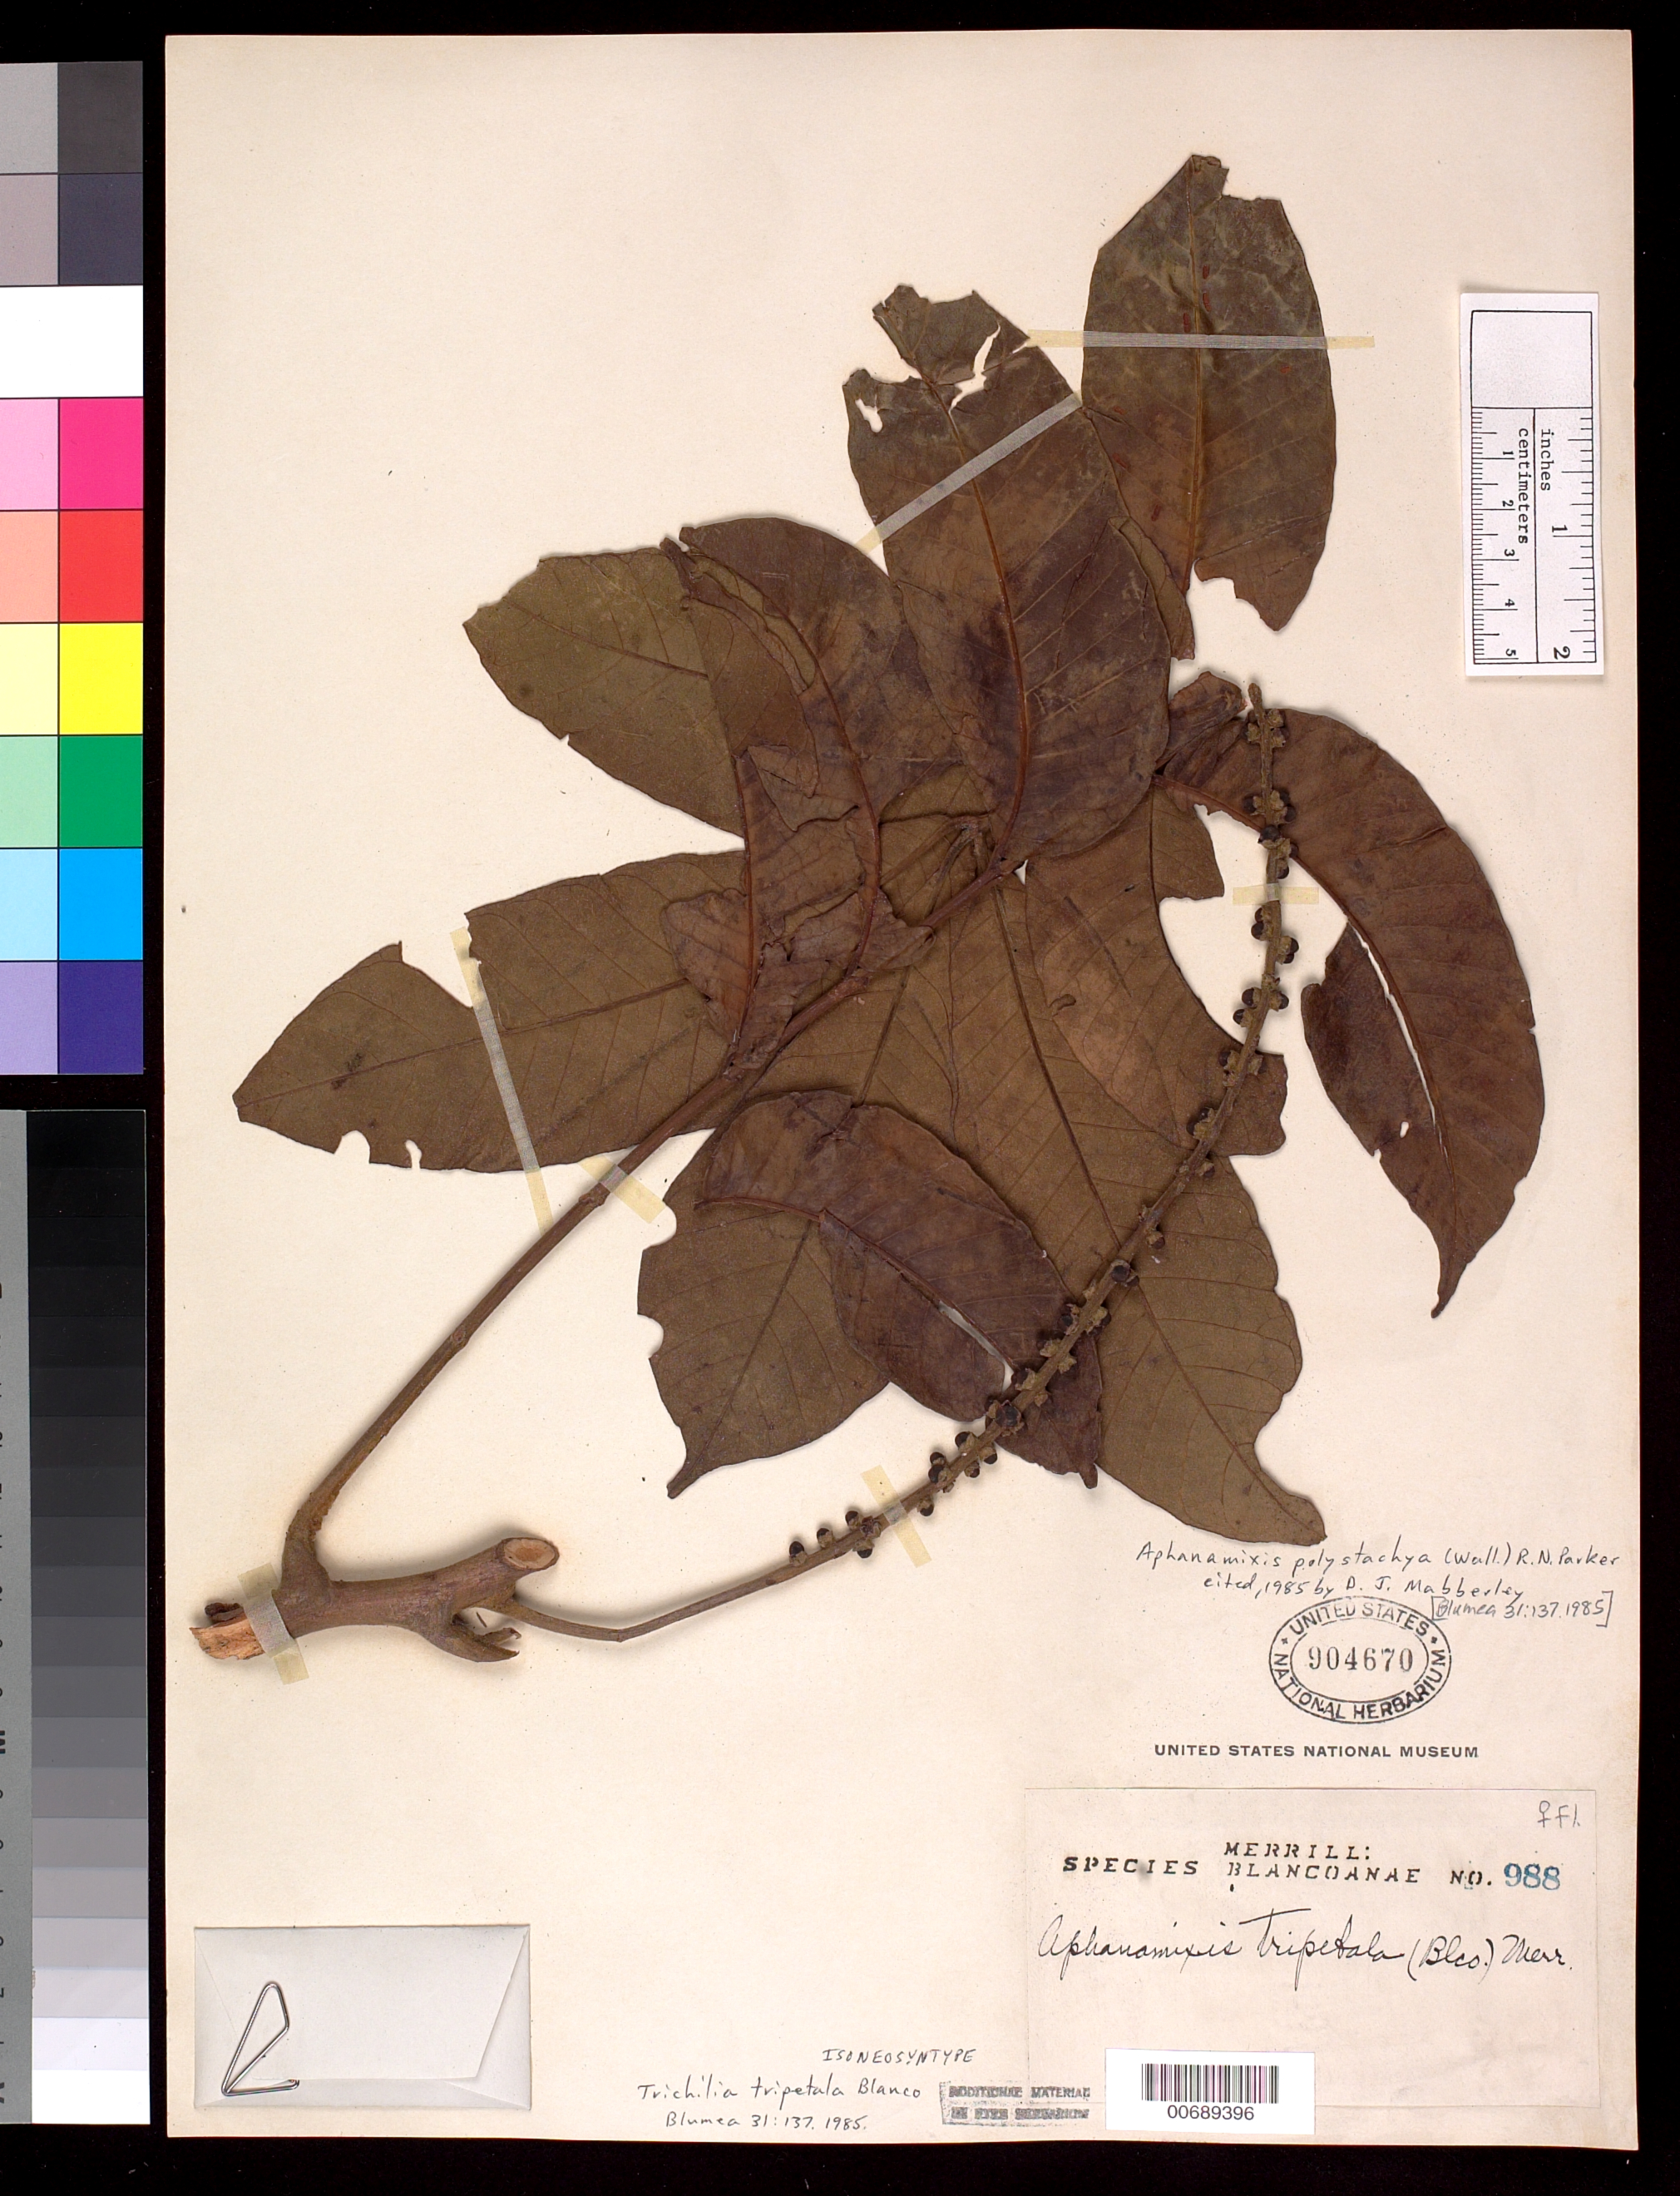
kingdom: Plantae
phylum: Tracheophyta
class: Magnoliopsida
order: Sapindales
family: Meliaceae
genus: Trichilia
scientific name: Trichilia tripetala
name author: Blanco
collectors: E. D. Merrill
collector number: Sp. Blancoan. 0988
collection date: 1914-09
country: Philippines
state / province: National Capital Region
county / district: Manila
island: Luzon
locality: Manila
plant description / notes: Mabberly's designation of the 2 Leiden specimens (Sp, Blancoan. 988, 996) as isoneosyntypes is ineffective typification adding nothing and obliging no one to choose anything. Anyone could choose a completely different collection by another collector as the neotype and it would stand under the code.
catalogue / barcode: US 904670